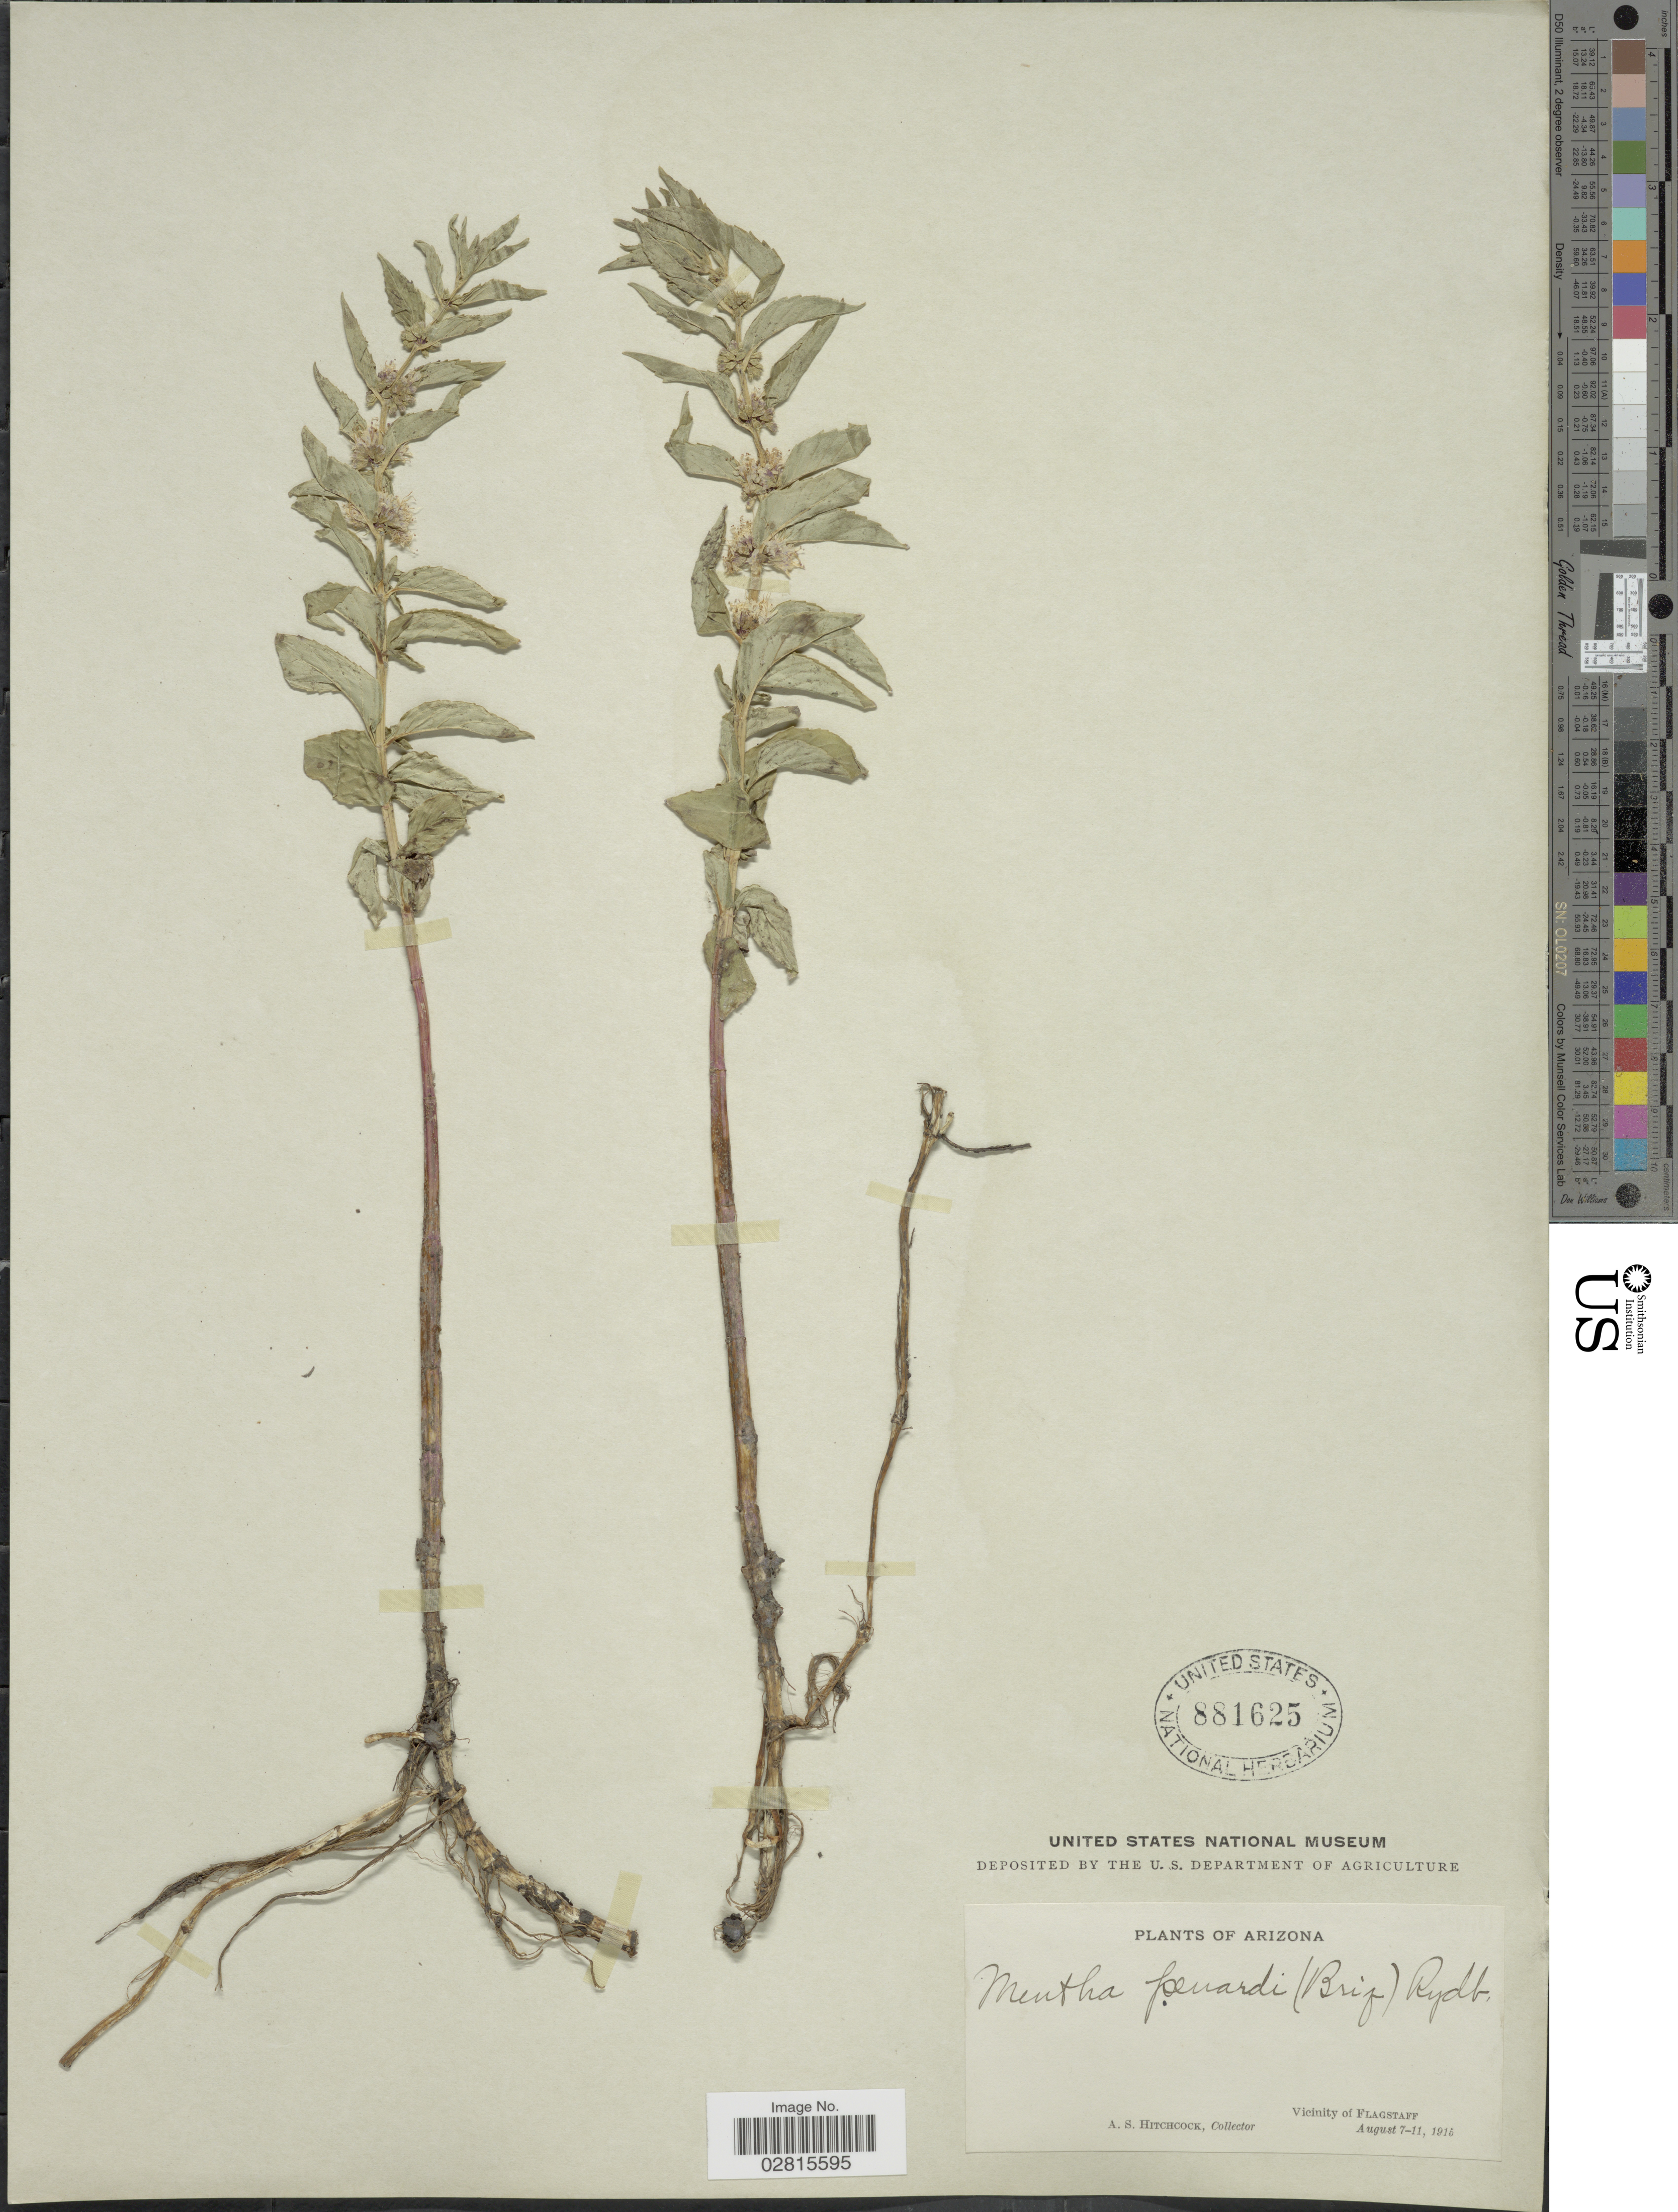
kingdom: Plantae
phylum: Tracheophyta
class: Magnoliopsida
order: Lamiales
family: Lamiaceae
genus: Mentha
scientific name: Mentha penardii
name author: (Briq.) Rydb.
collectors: A. S. Hitchcock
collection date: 1915-08-07/1915-08-11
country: United States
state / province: Arizona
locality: Vicinity of Flagstaff.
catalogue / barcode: US 881625